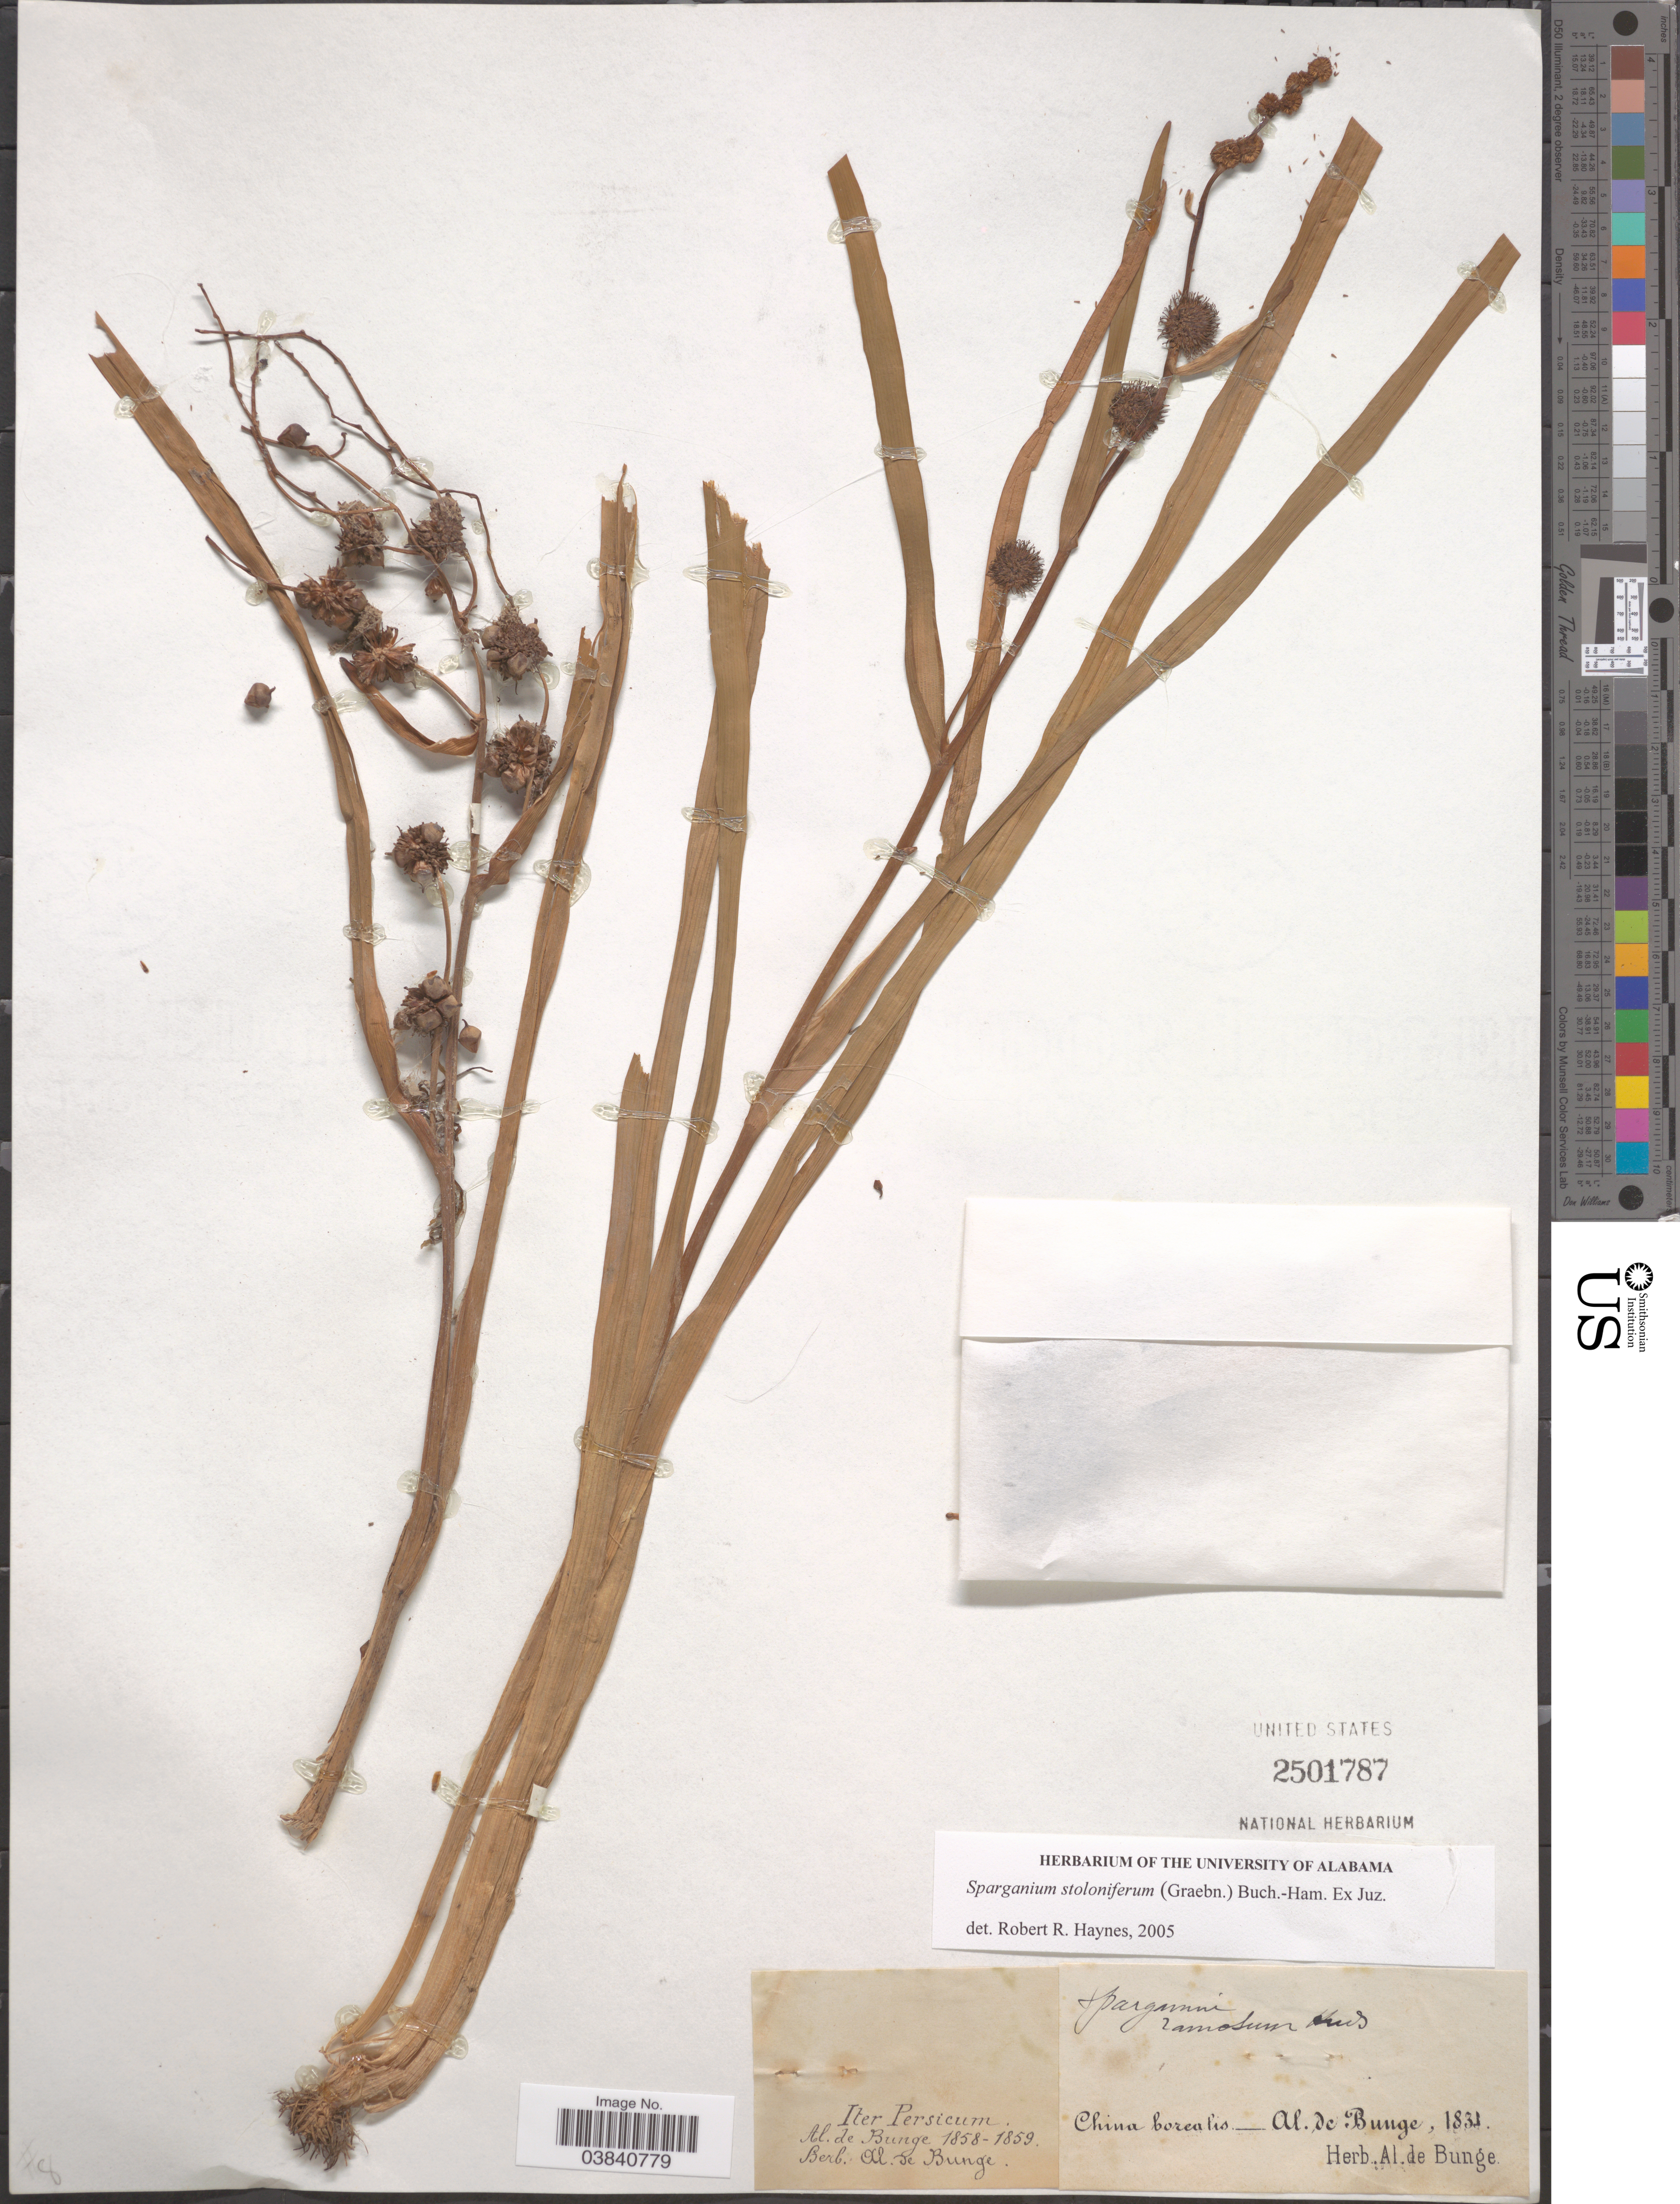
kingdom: Plantae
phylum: Tracheophyta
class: Liliopsida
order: Poales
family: Typhaceae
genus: Sparganium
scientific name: Sparganium stoloniferum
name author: (Buch.-Ham. ex Graebn.) Buch.-Ham. ex Juz.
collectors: A. de Bunge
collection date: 1831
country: Iran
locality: Iter Persicum. China borealis.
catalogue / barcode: US 2501787